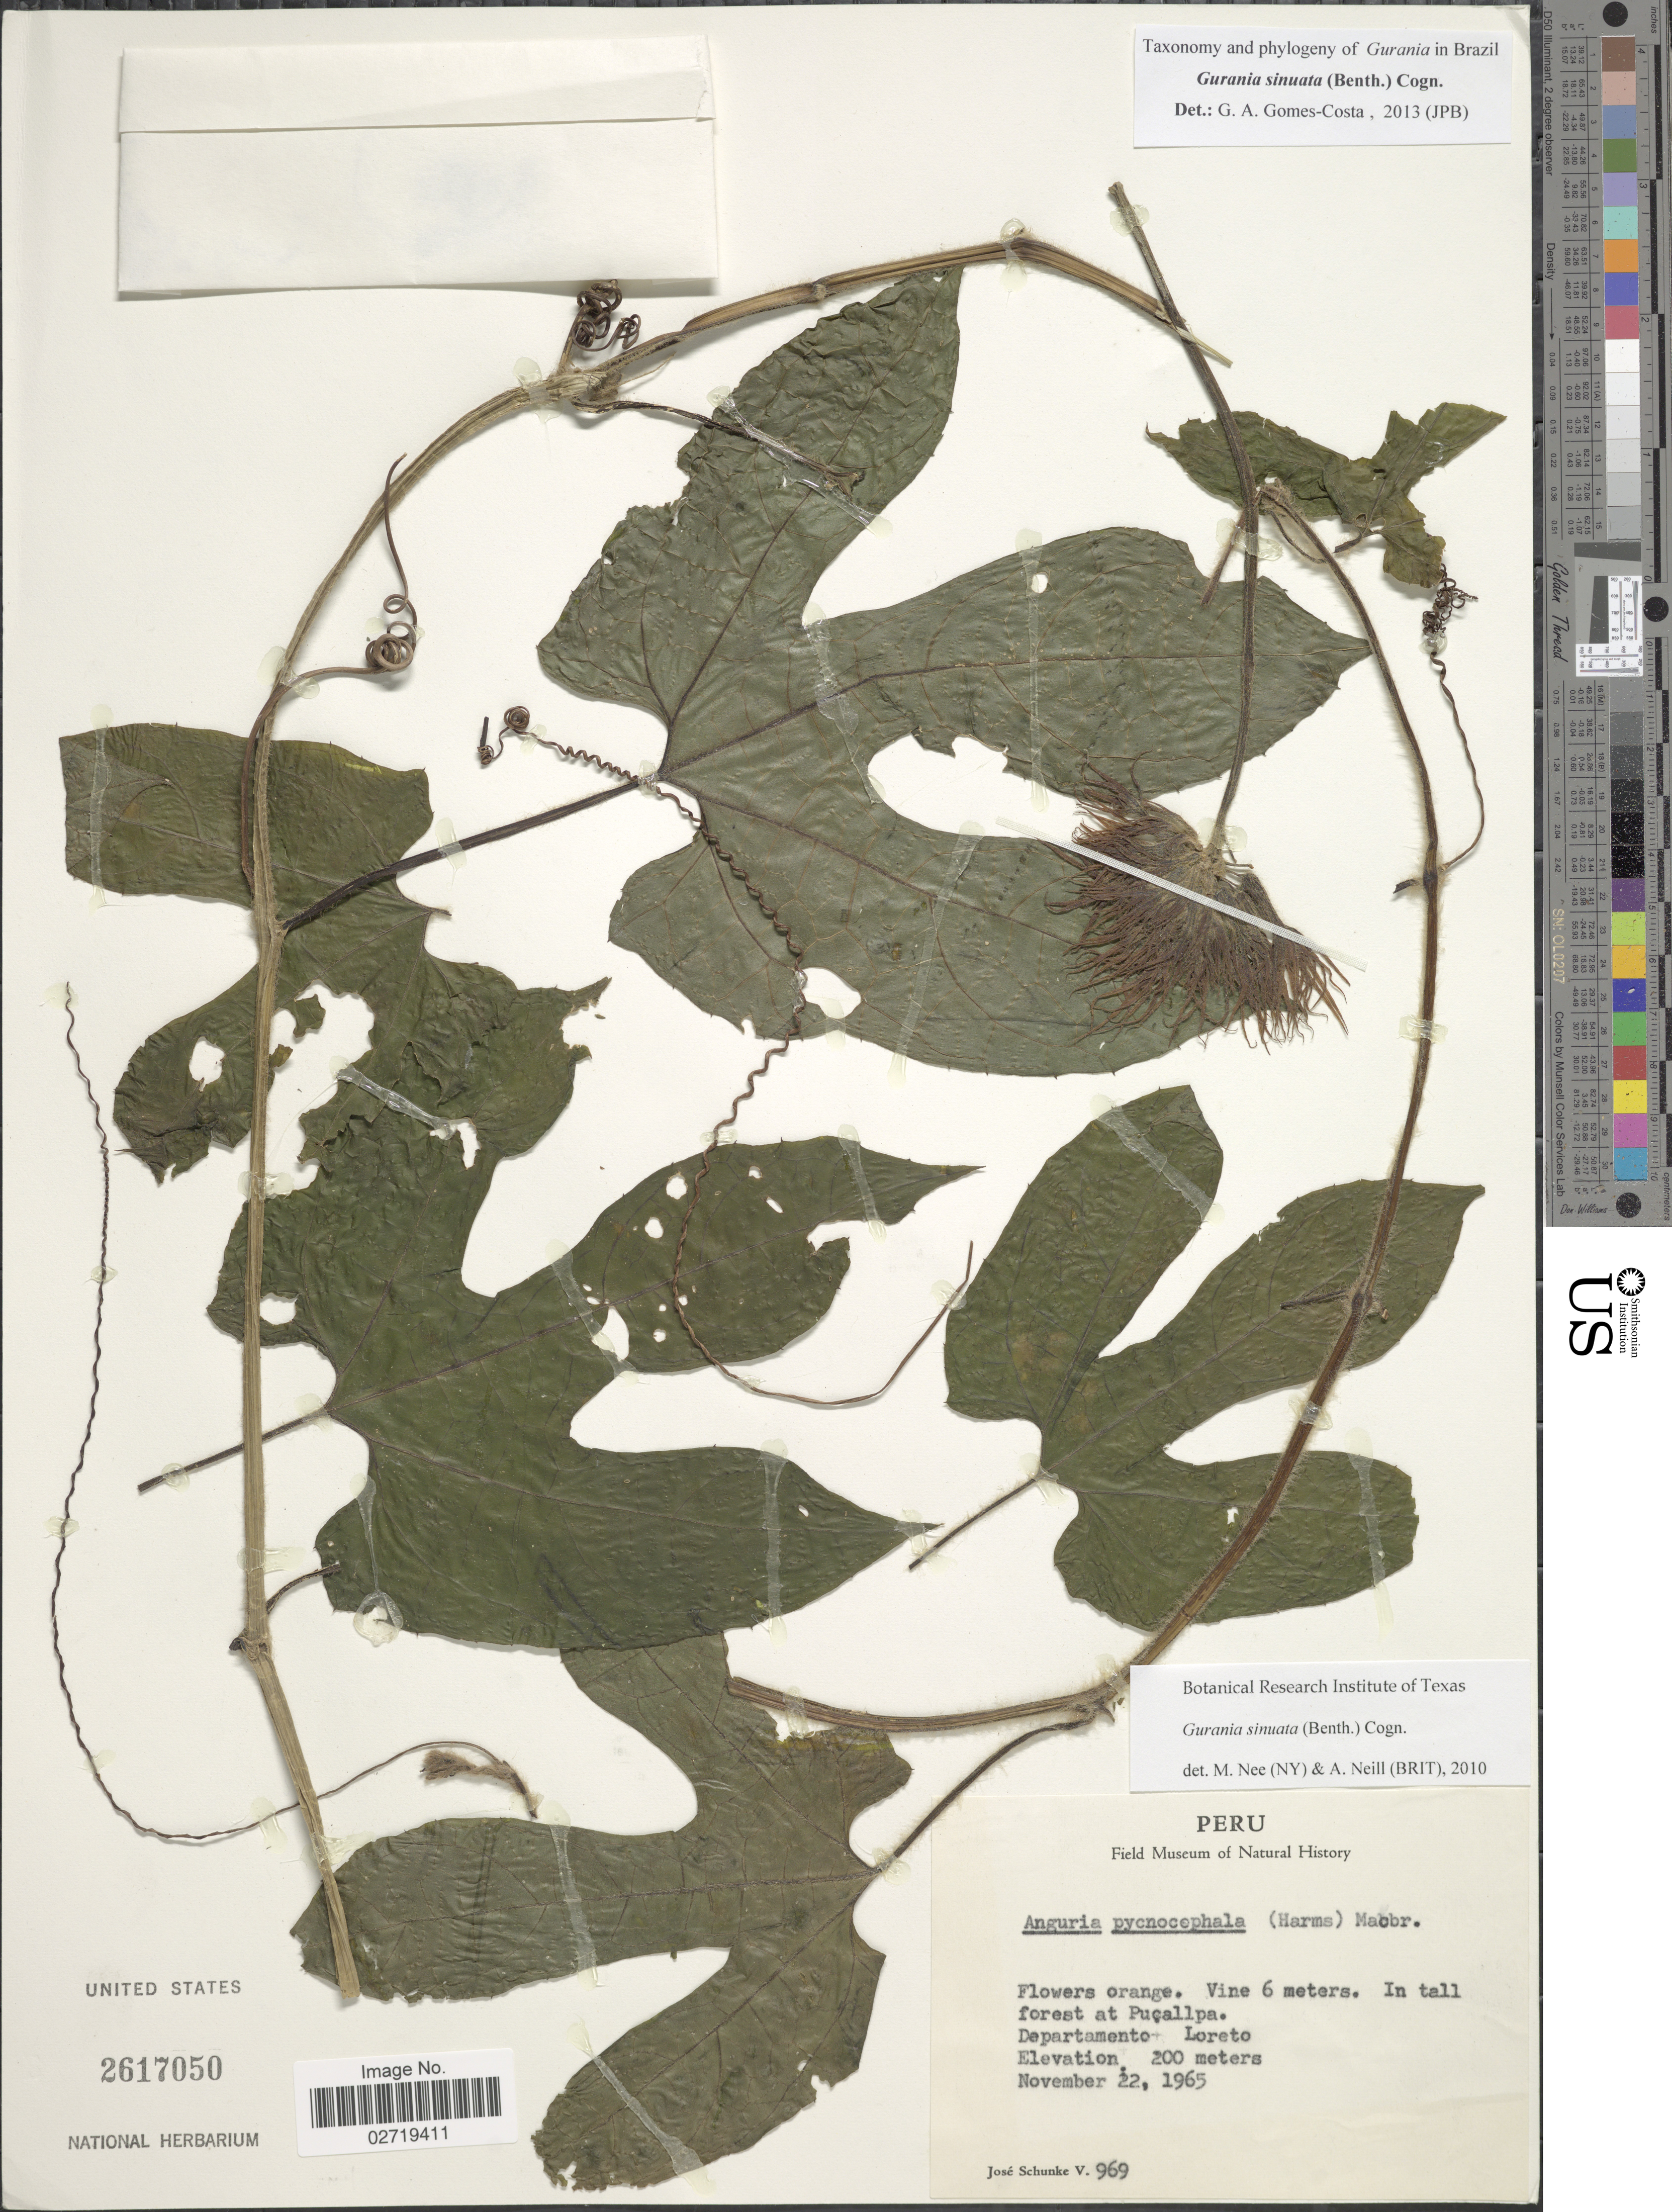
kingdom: Plantae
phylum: Tracheophyta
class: Magnoliopsida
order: Cucurbitales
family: Cucurbitaceae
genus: Gurania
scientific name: Gurania sinuata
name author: (Benth.) Cogn.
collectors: J. Schunke Vigo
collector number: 969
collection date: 1965-11-22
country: Peru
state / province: Loreto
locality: In tall forest at Pucallpa. Departamento Loreto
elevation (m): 200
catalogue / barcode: US 2617050